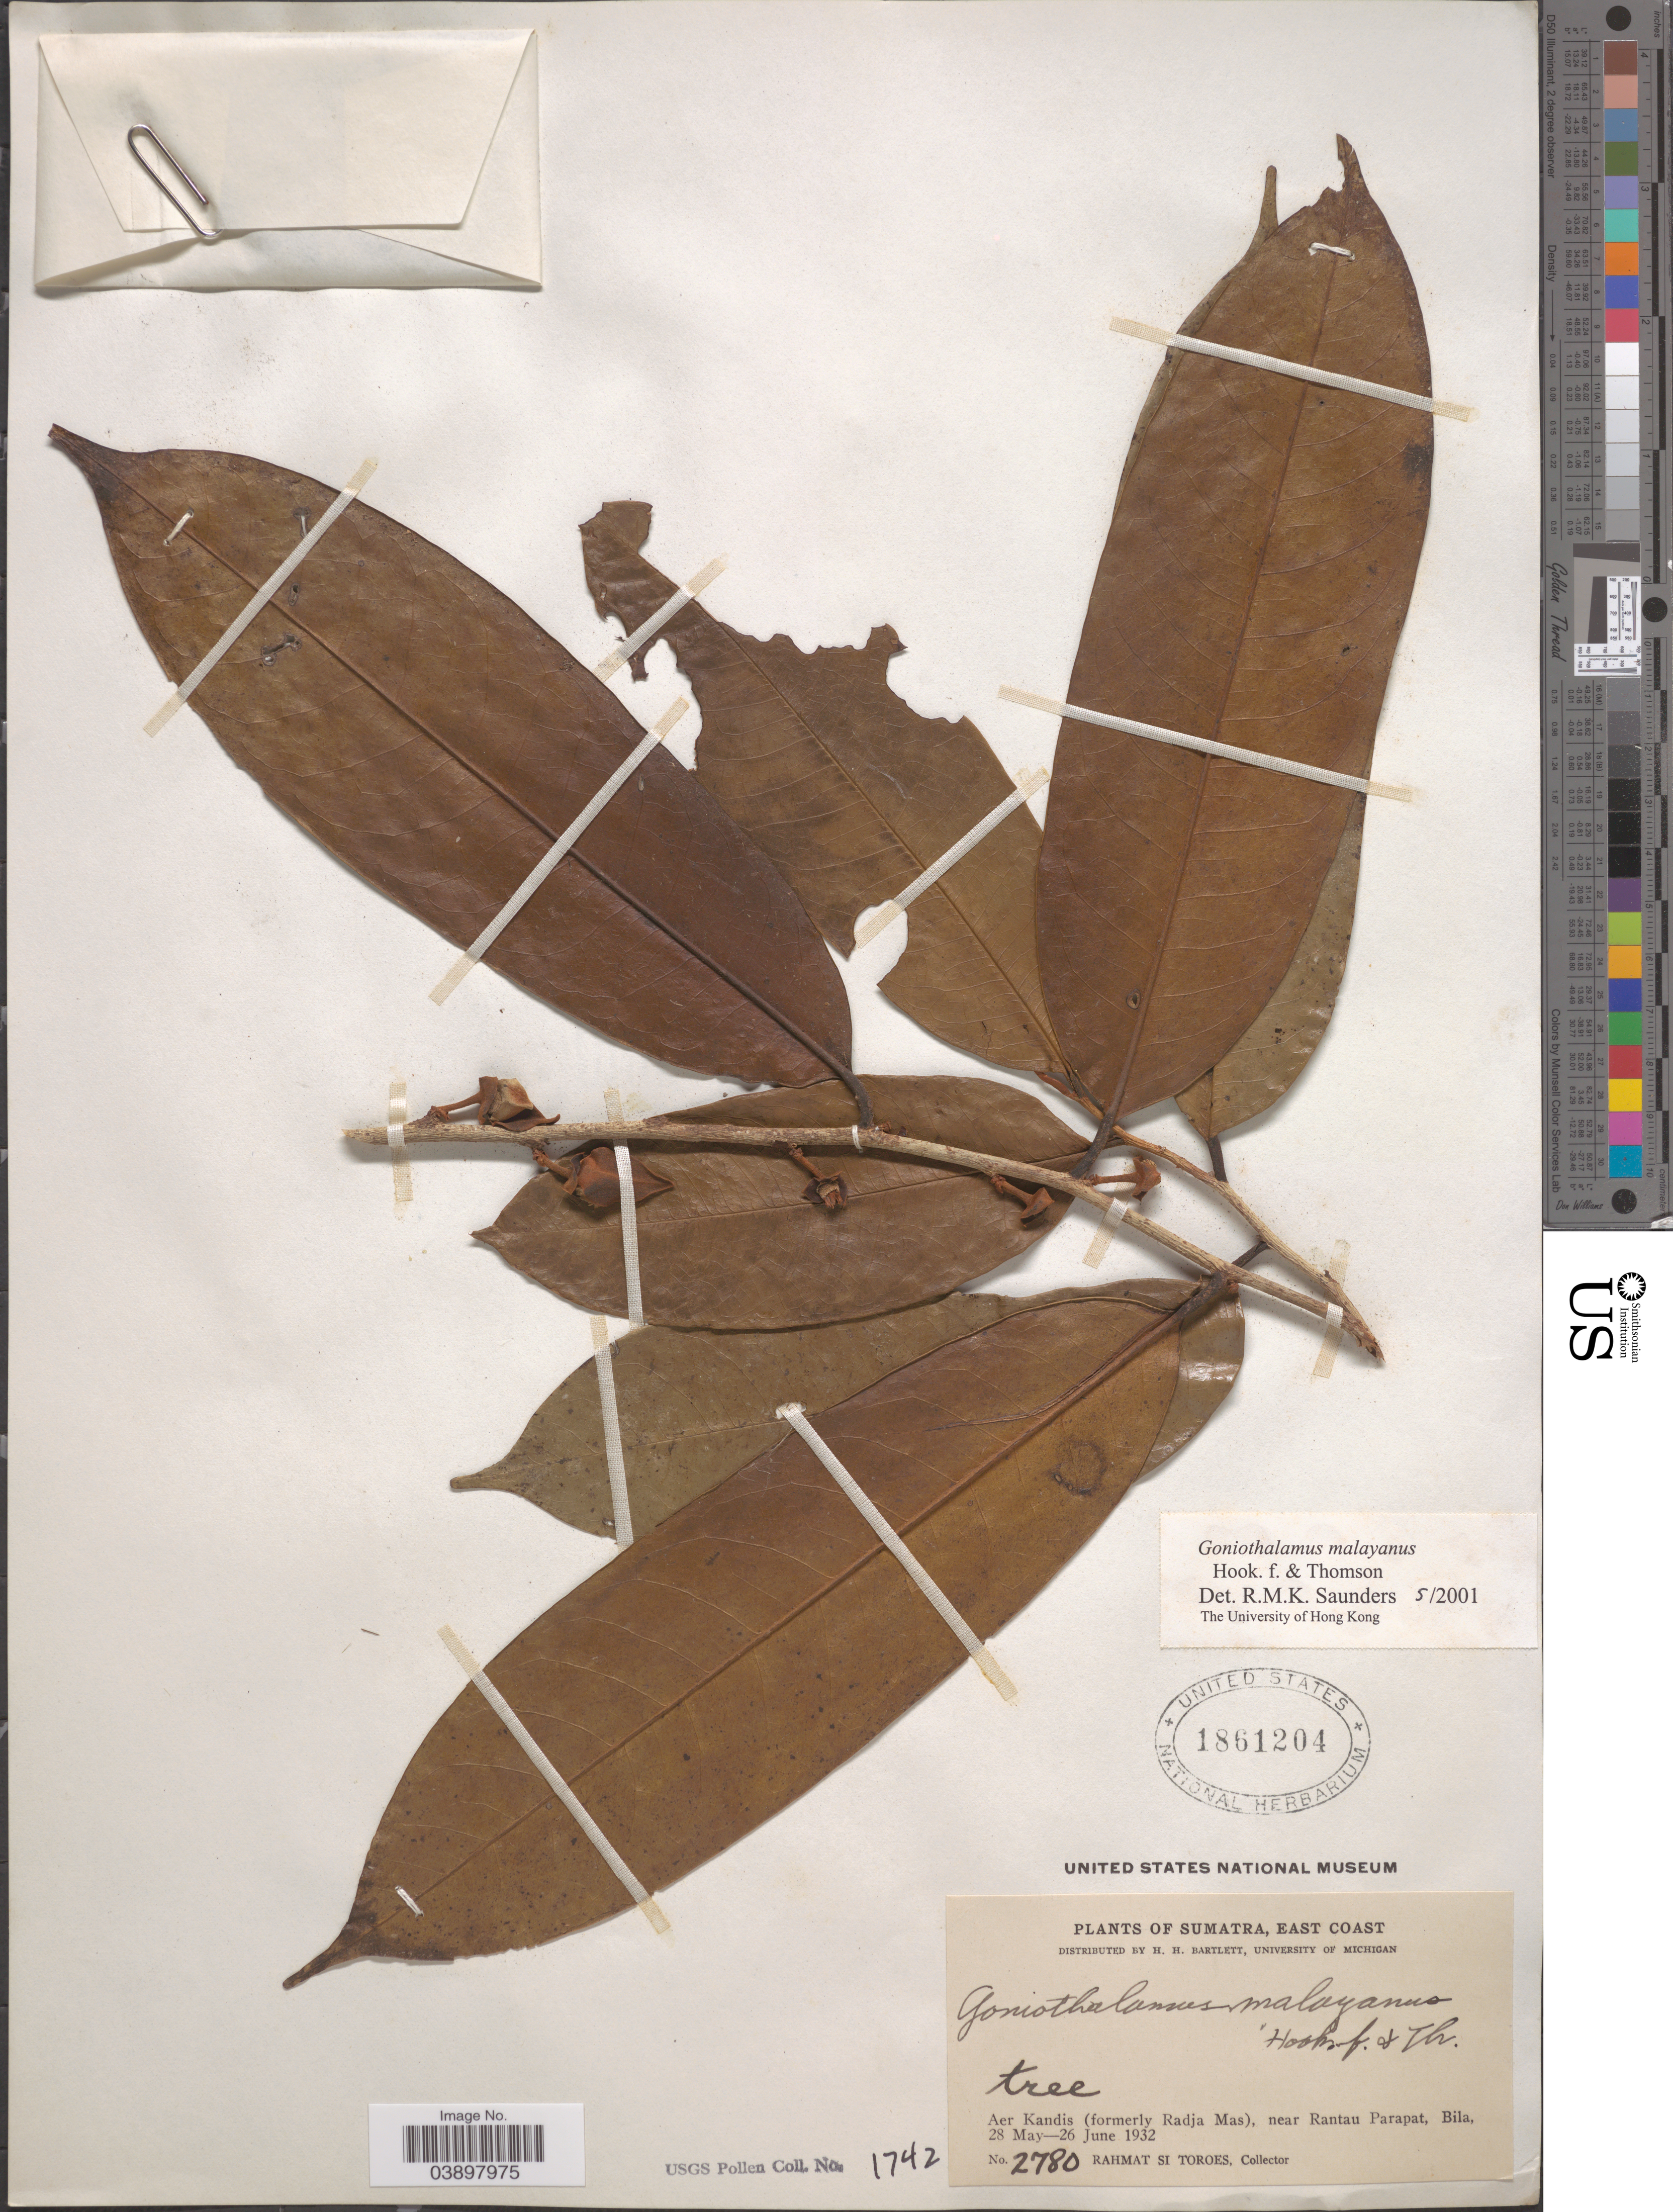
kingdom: Plantae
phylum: Tracheophyta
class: Magnoliopsida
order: Magnoliales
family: Annonaceae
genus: Goniothalamus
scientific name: Goniothalamus malayanus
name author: Hook. f. & Thomson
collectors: Rahmat Si Boeea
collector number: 2780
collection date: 1932-05-26/1932-05-28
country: Indonesia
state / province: Sumatra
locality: East Coast. Aer Kandis (formerly Radja Mas), near Rantau Parapat, Bila.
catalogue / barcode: US 1861204